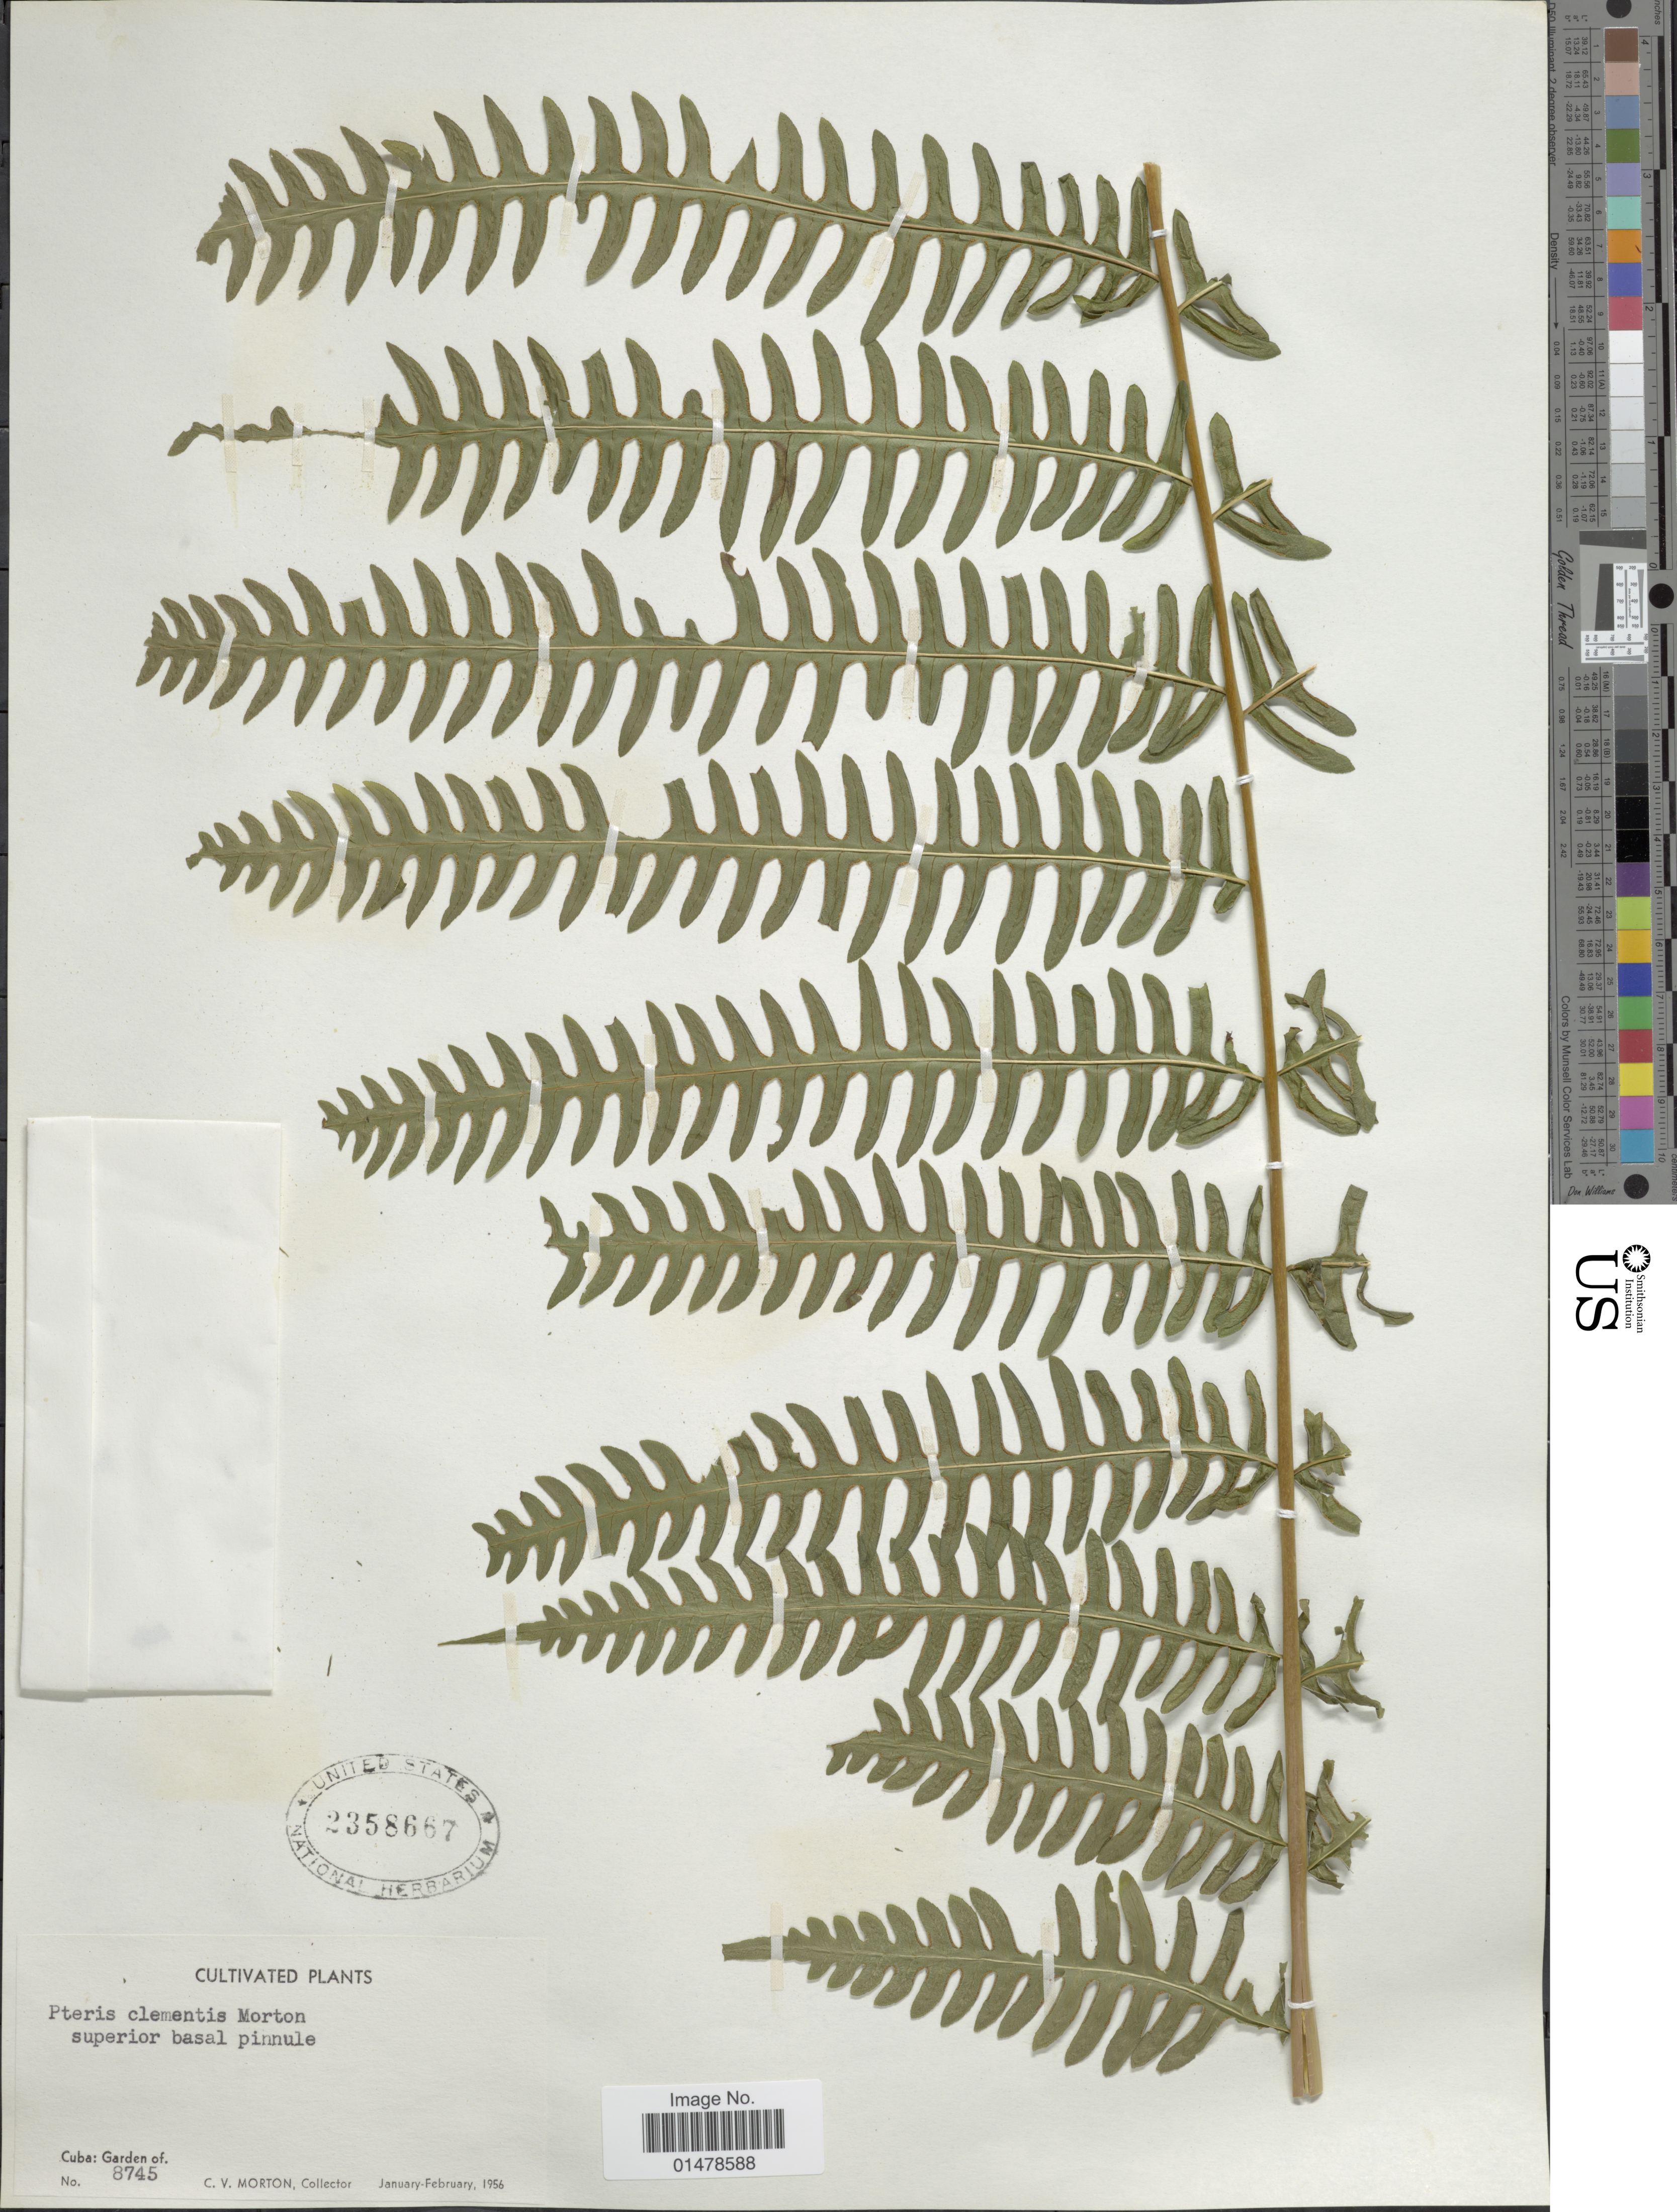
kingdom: Plantae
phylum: Tracheophyta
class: Polypodiopsida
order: Polypodiales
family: Pteridaceae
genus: Pteris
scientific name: Pteris clementis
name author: Morton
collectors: C. V. Morton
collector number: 8745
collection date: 1956-01/1956-02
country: Cuba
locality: Cuba: Garden of.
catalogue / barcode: US 2358667